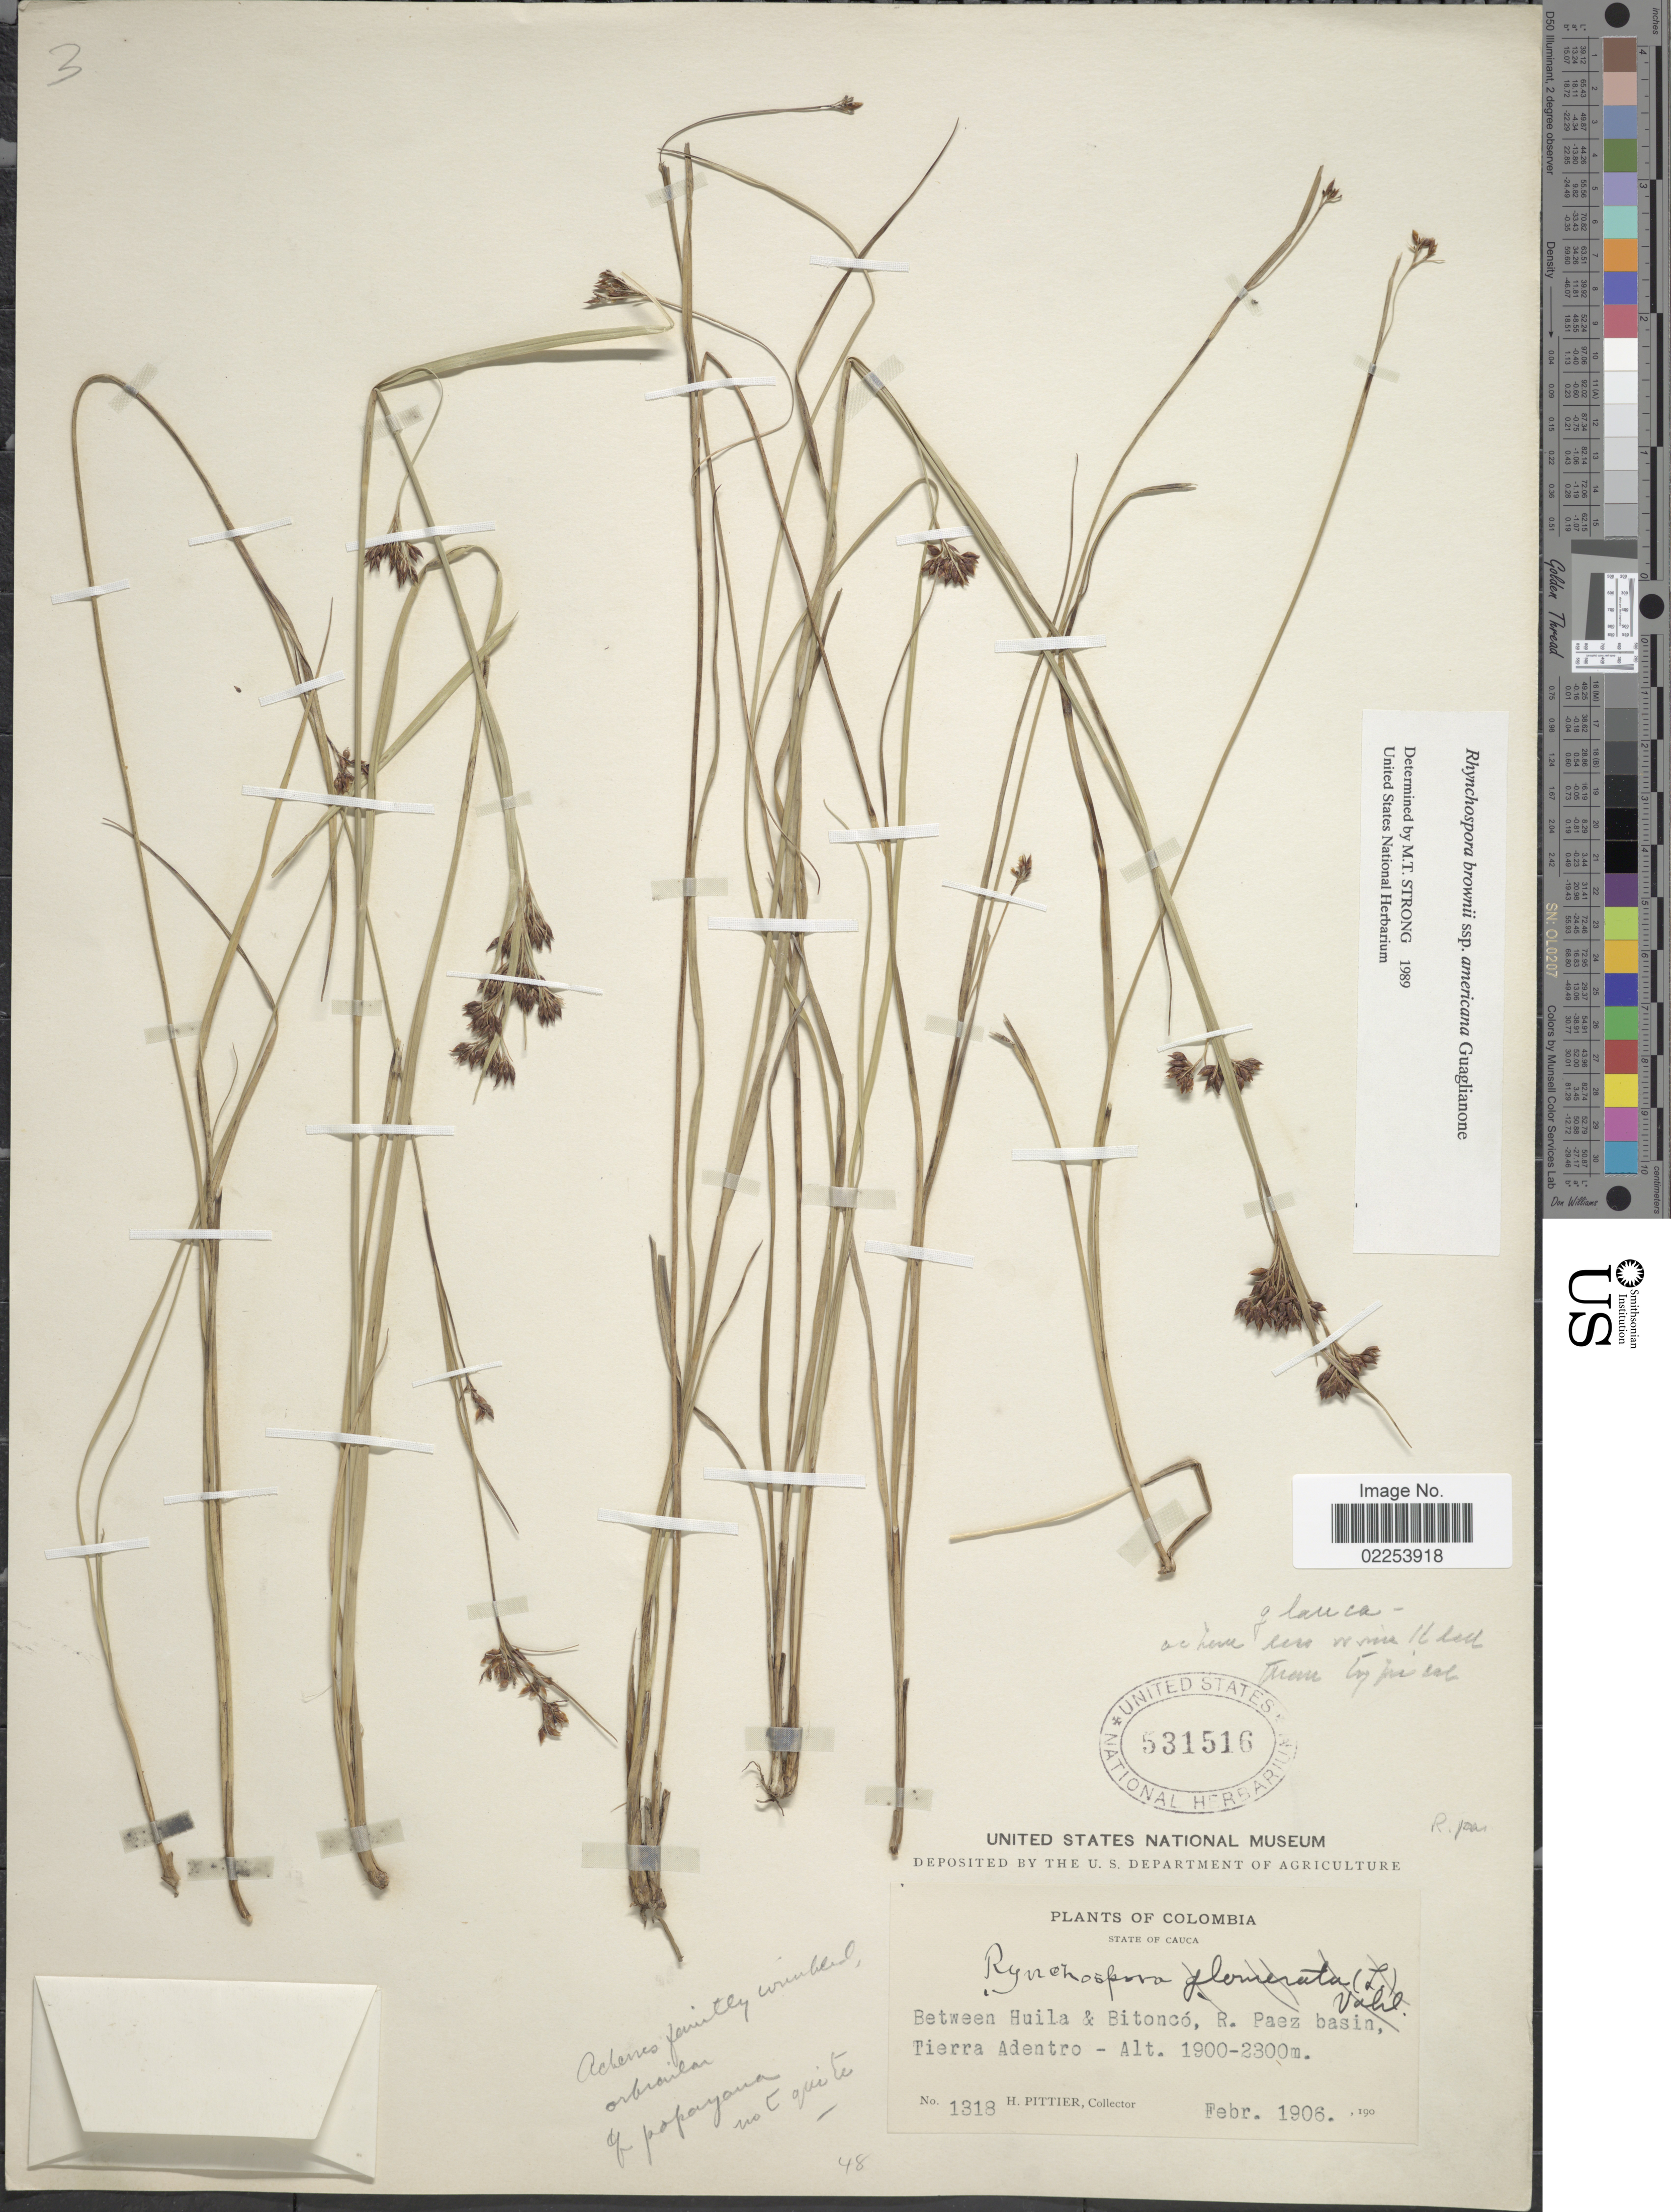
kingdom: Plantae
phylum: Tracheophyta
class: Liliopsida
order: Poales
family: Cyperaceae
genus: Rhynchospora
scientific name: Rhynchospora brownii subsp. americana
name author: Guagl.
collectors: H. F. Pittier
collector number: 1318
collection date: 1906-02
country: Colombia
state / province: Cauca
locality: Between Huila & Bitonco, R. Paez basin, Tierra Adentro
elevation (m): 1900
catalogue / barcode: US 531516